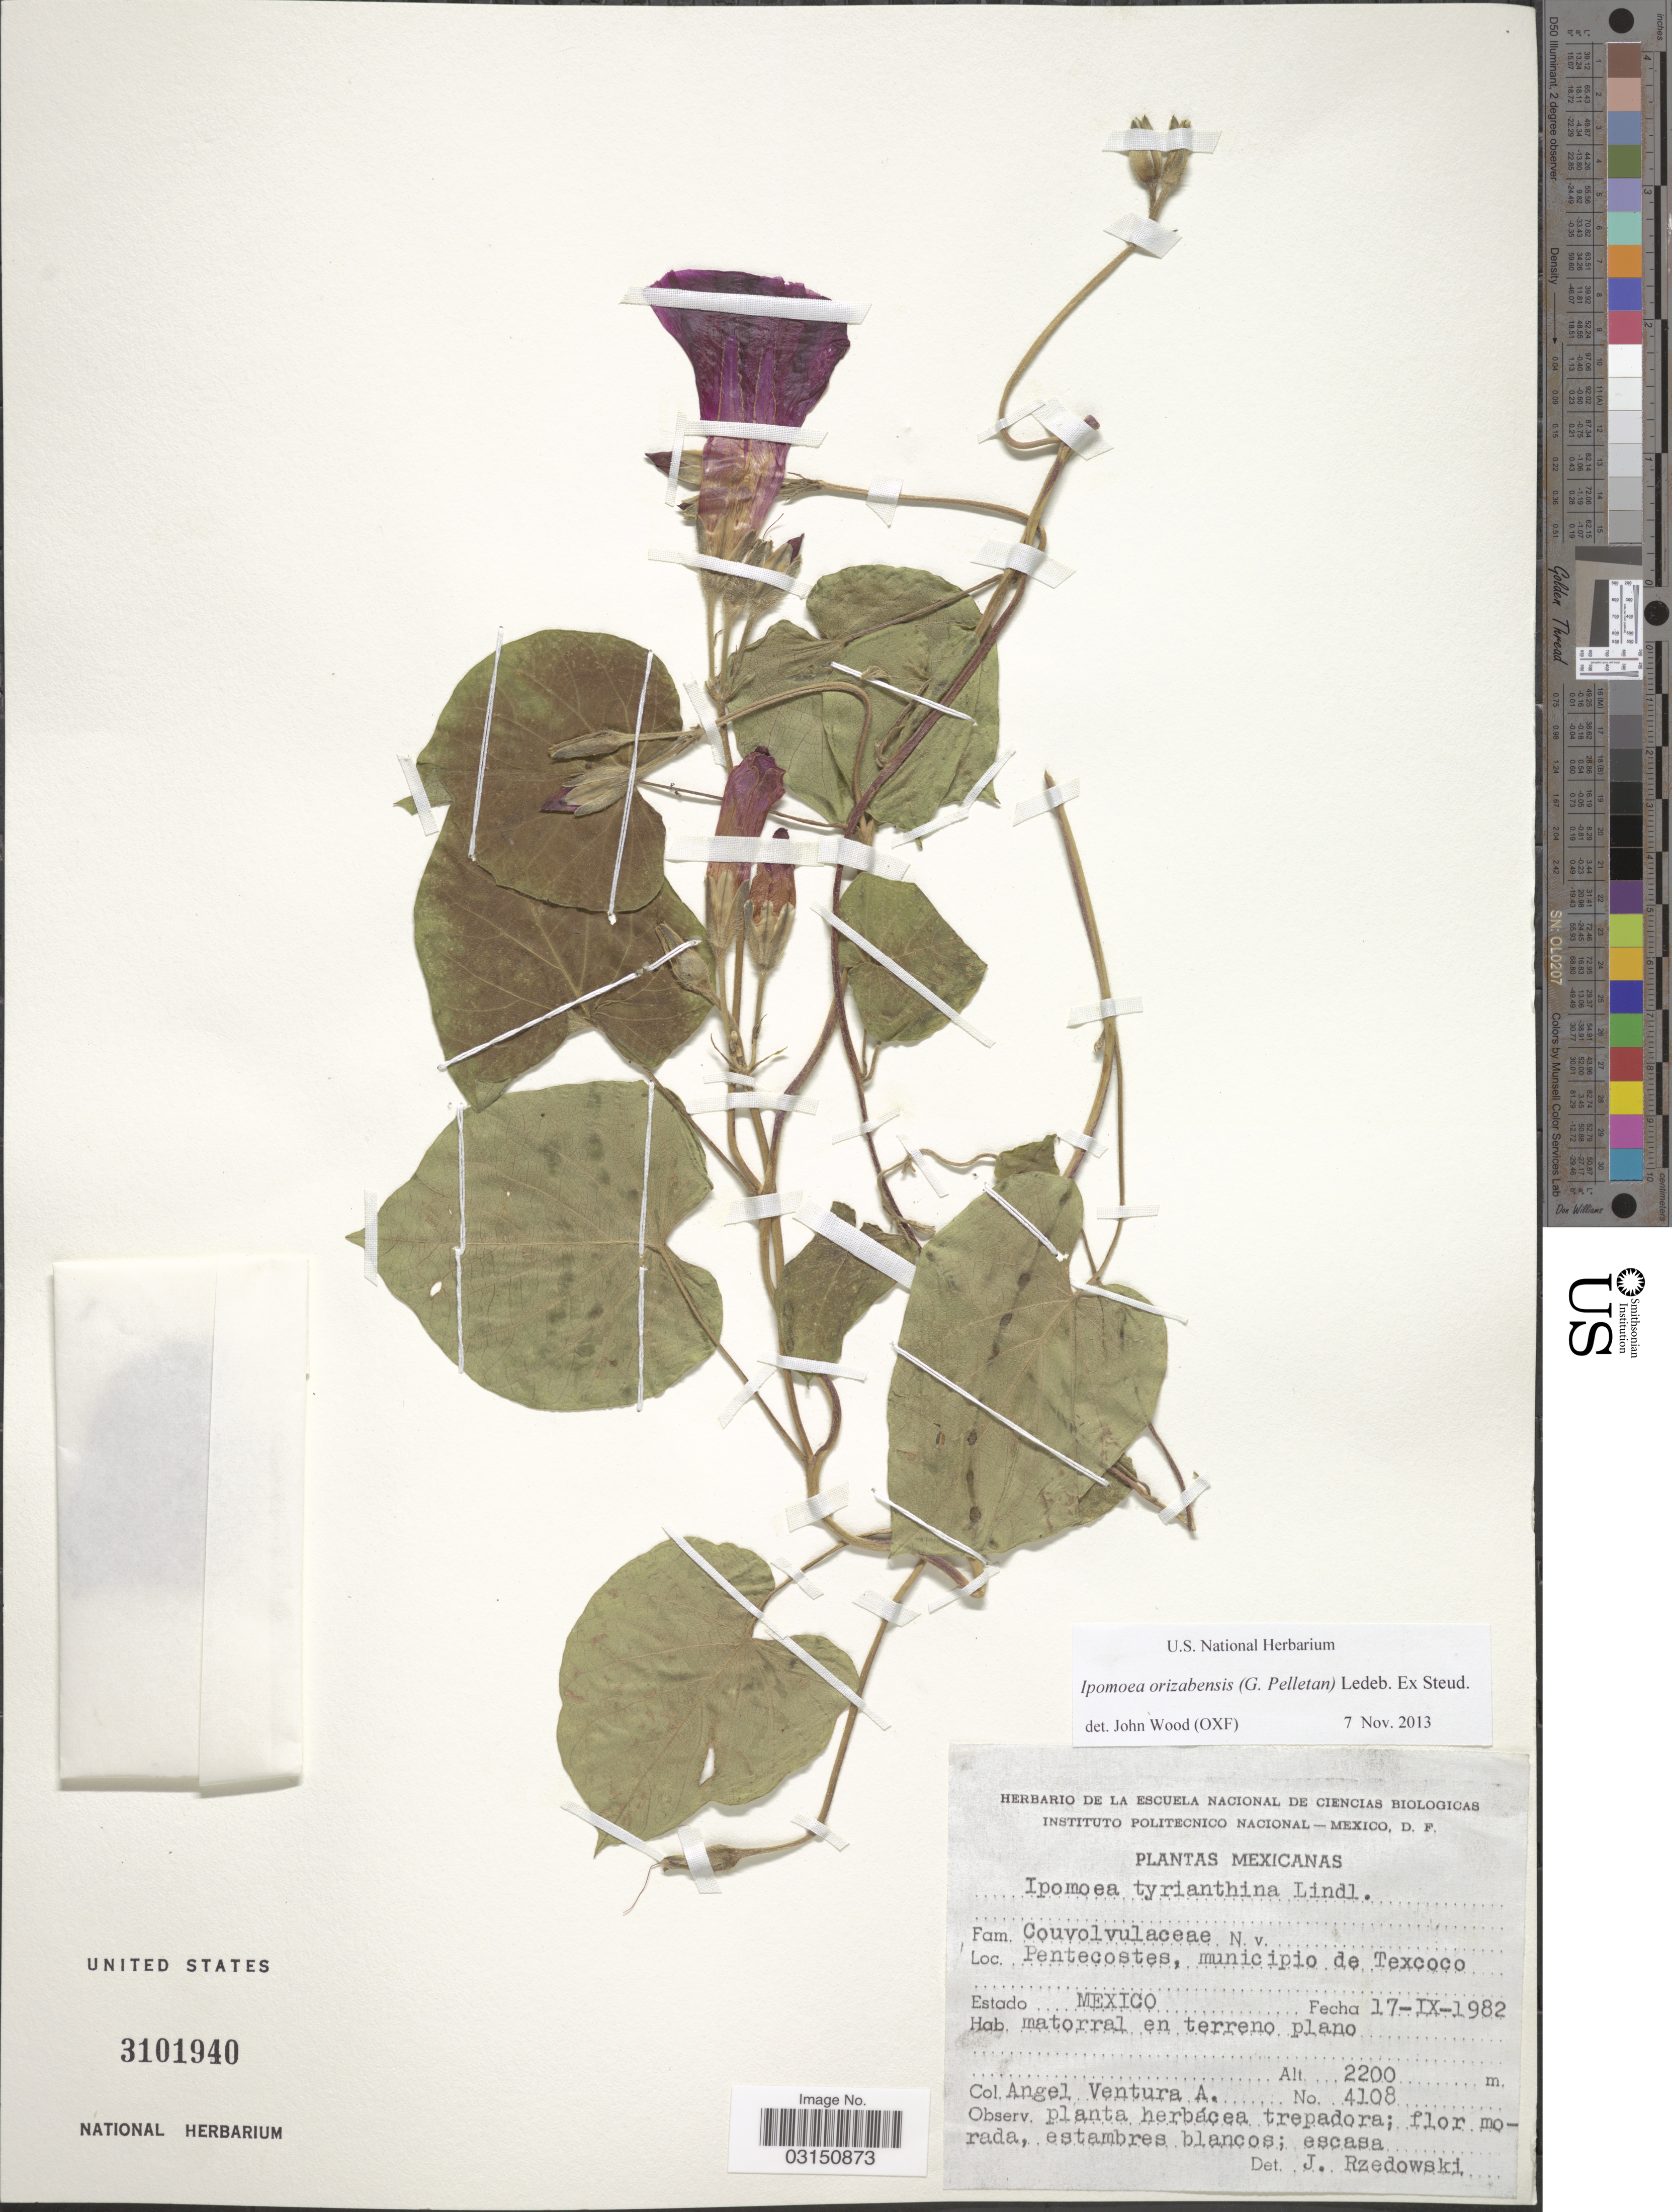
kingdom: Plantae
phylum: Tracheophyta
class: Magnoliopsida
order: Solanales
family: Convolvulaceae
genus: Ipomoea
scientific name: Ipomoea orizabensis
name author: (G. Pelletan) Ledeb. ex Steud.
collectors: A. Ventura A.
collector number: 4108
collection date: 1982-09-17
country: Mexico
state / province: México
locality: Pentecostes, municipio de Texcoco.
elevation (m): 2200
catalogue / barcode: US 3101940